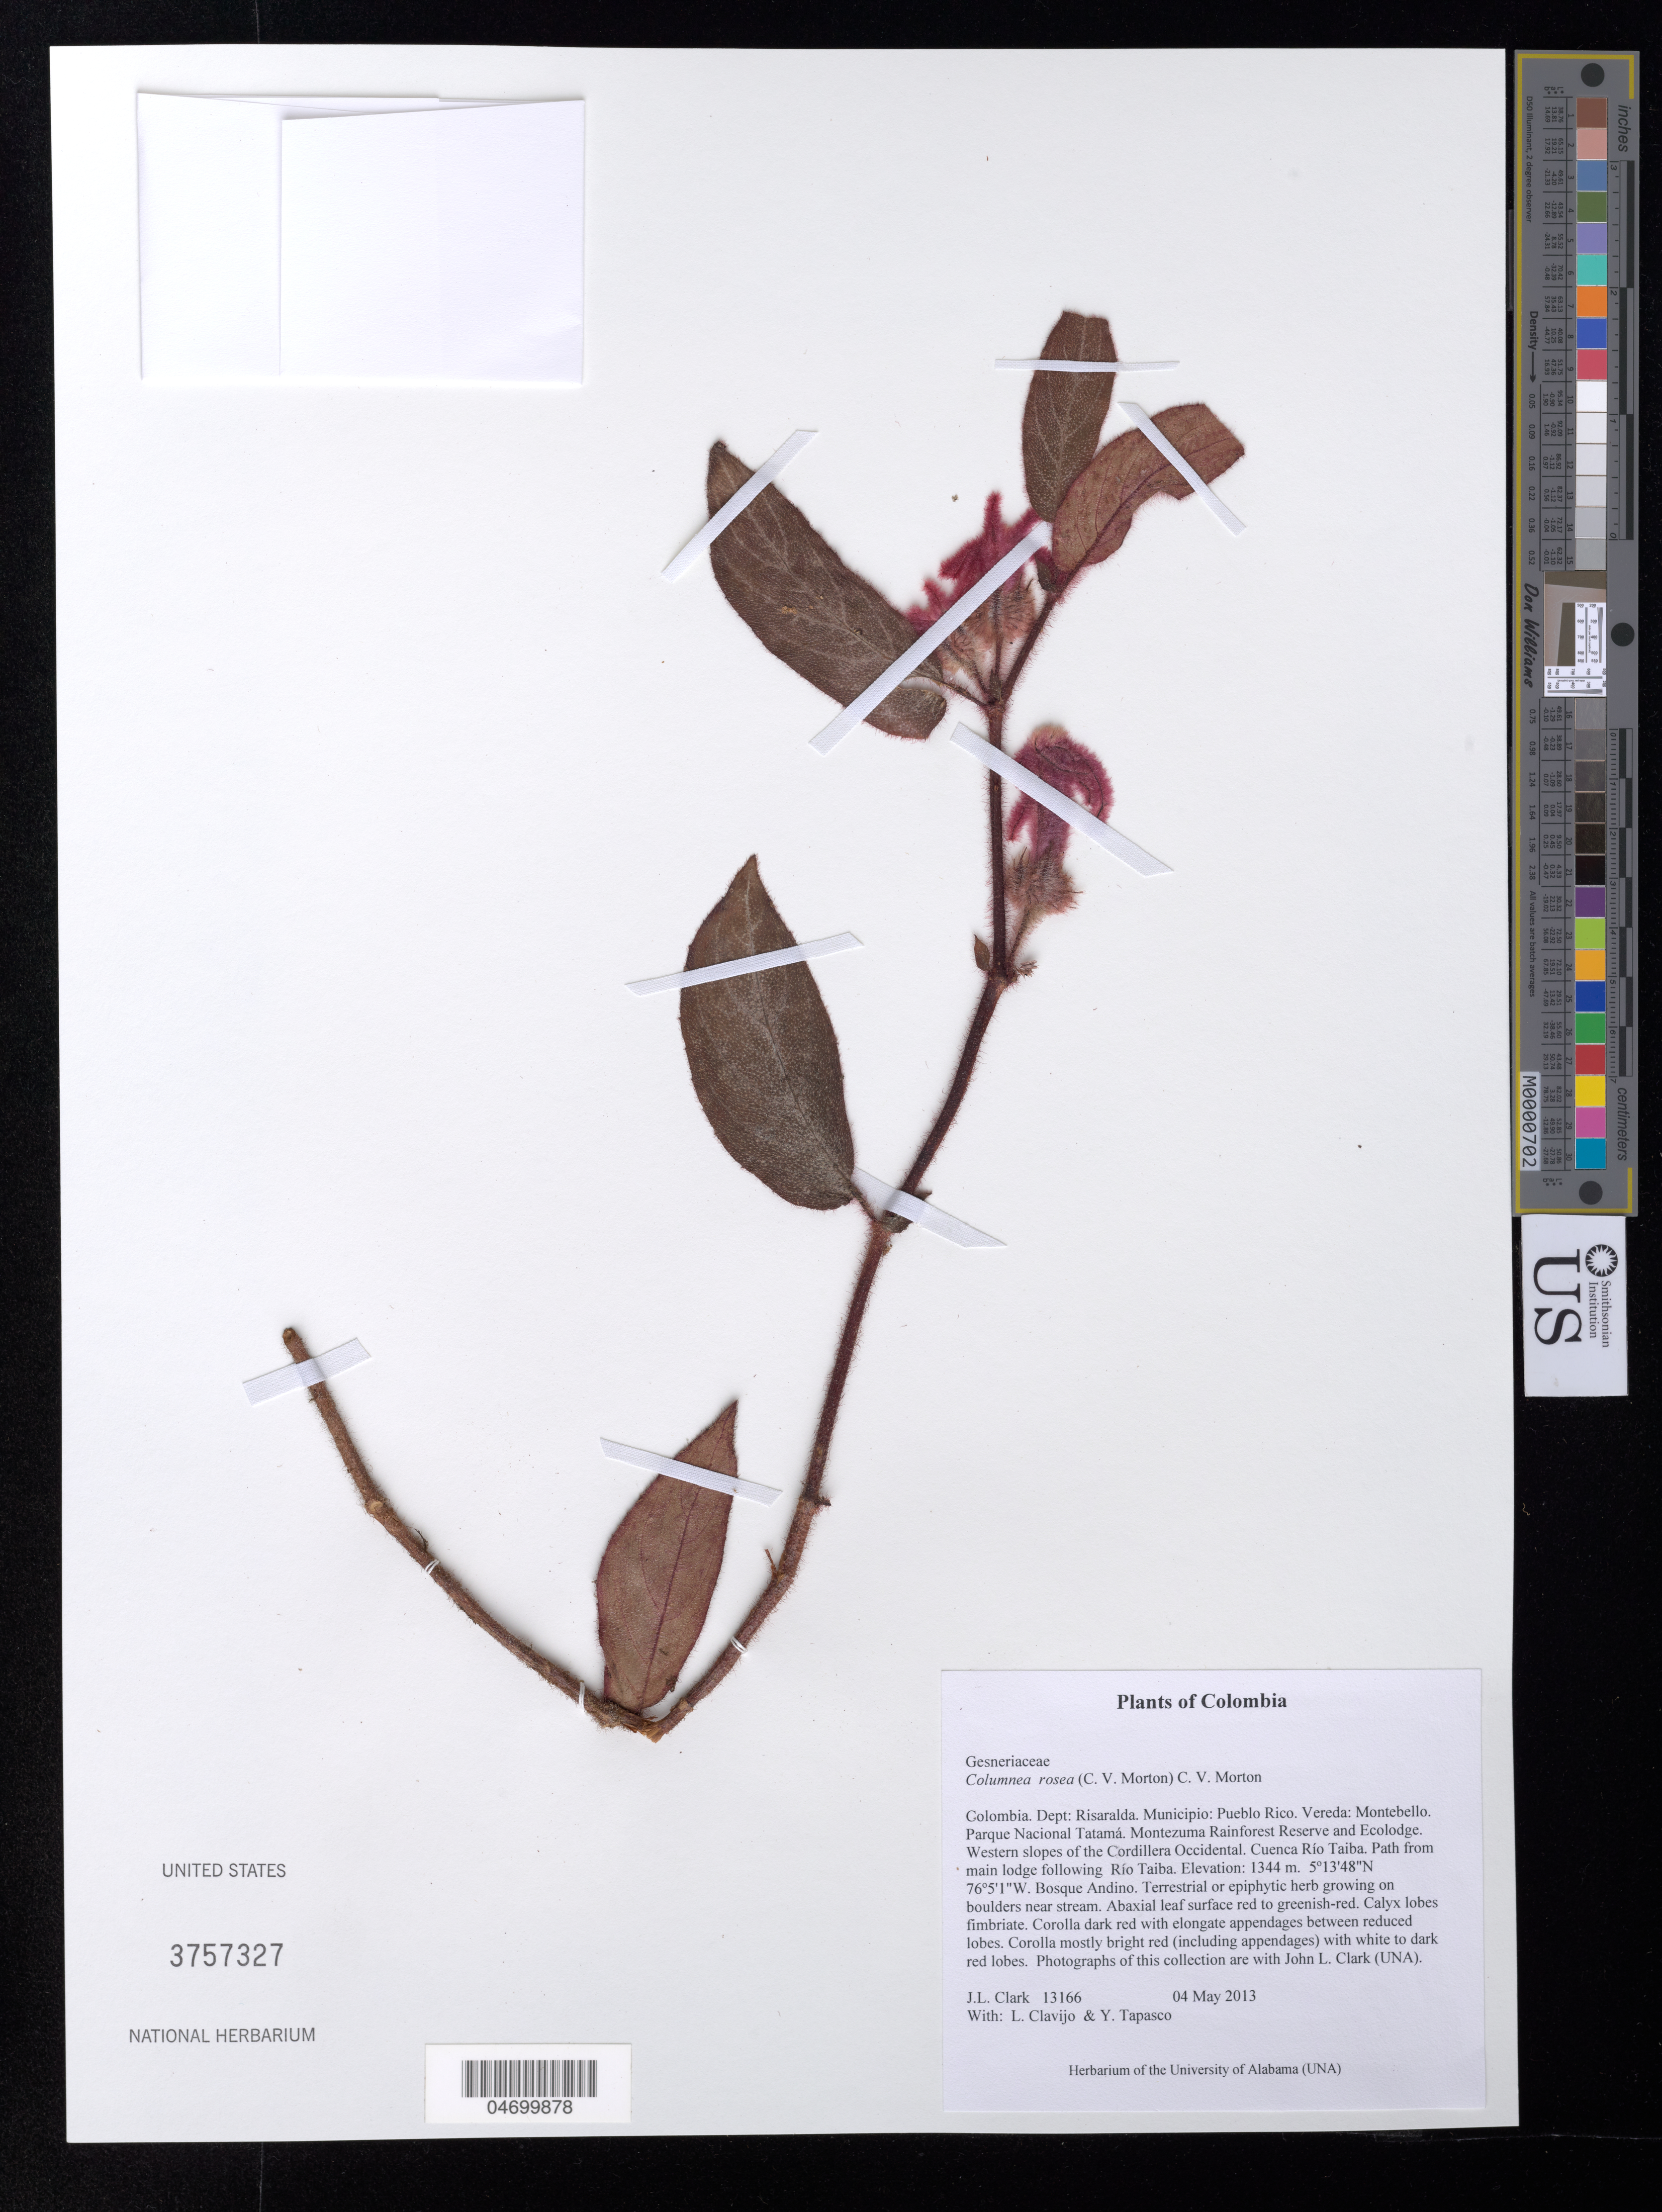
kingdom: Plantae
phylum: Tracheophyta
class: Magnoliopsida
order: Lamiales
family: Gesneriaceae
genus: Columnea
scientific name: Columnea rosea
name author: (C.V. Morton) C.V. Morton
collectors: J. L. Clark, L. Clavijo & K. Holsten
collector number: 13166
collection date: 2013-05-04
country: Colombia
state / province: Risaralda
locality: Dept: Risaralda. Municipio: Pueblo Rico. Vereda: Montebello. Parque Nacional Tatamá. Montezuma Rainforest Reserve and Ecolodge. Western slopes of the Cordillera Occidental. Cuenca Río Taiba. Path from main lodge following Río Taiba.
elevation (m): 1344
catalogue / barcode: US 3757327